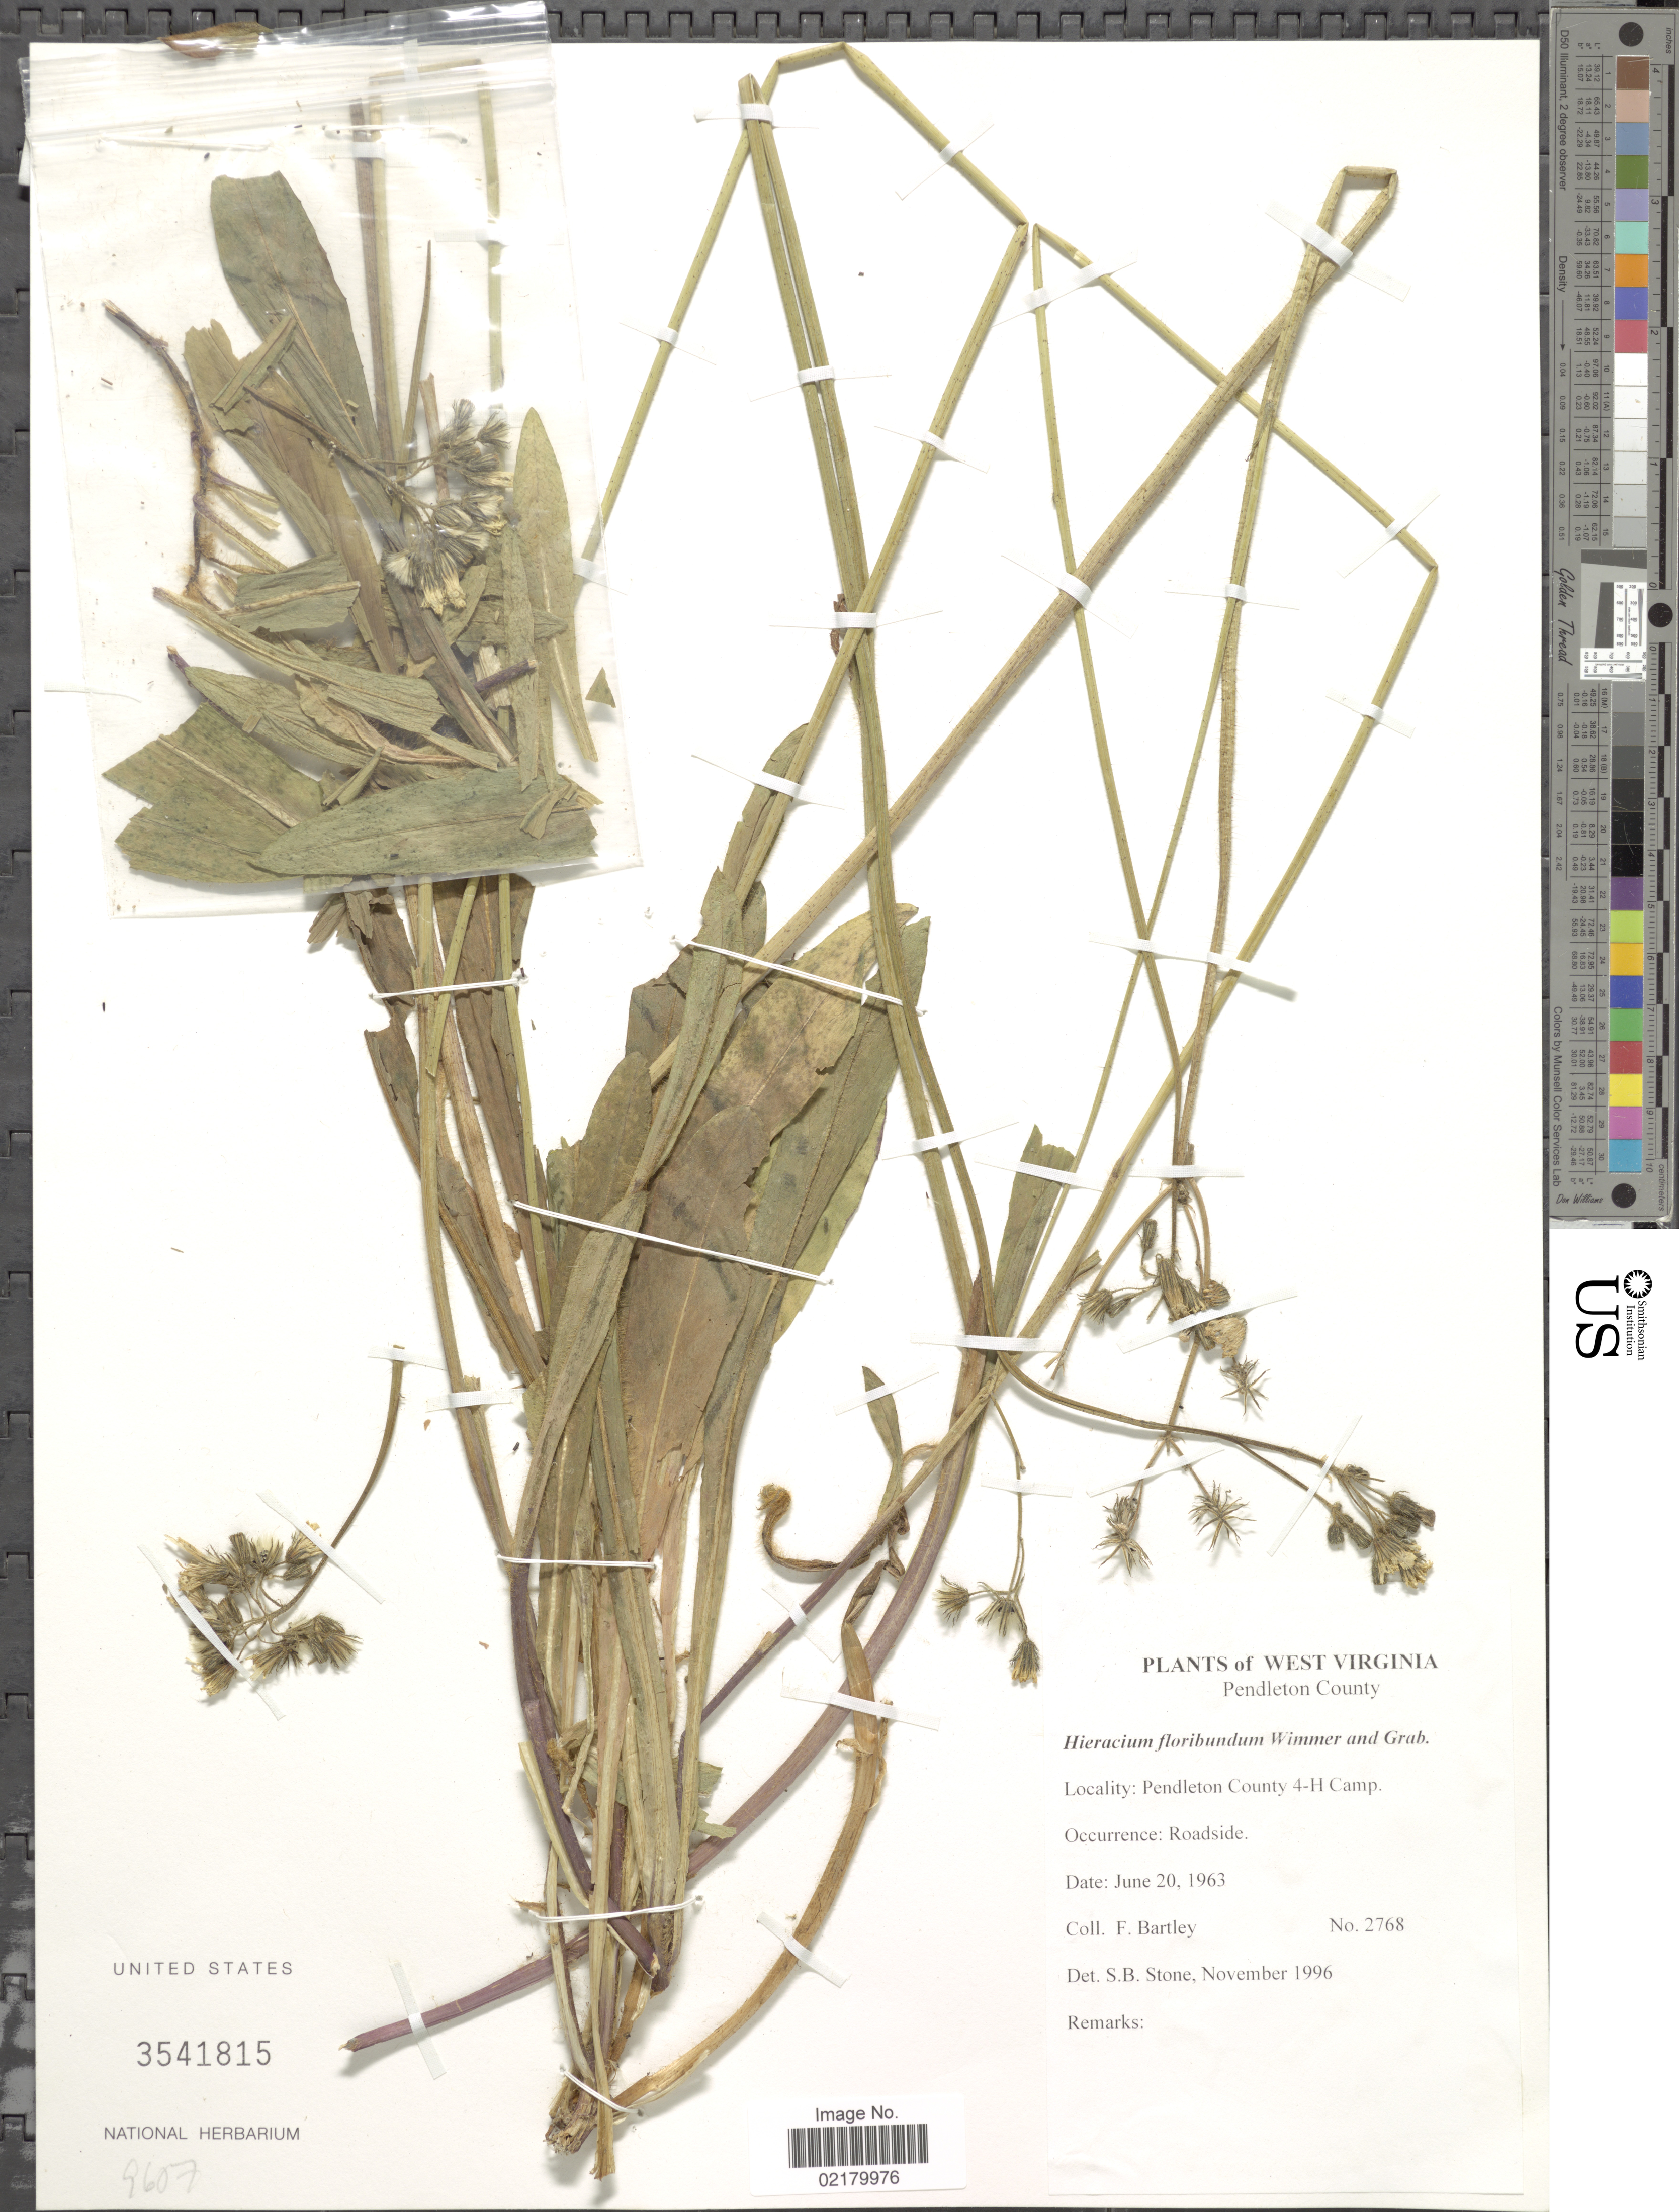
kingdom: Plantae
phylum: Tracheophyta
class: Magnoliopsida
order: Asterales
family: Asteraceae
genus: Pilosella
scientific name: Pilosella floribunda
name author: (Wimm. & Grab.) Fr. a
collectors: F. Bartley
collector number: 2768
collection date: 1963-06-20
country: United States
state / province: West Virginia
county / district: Pendleton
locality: Pendleton County, 4-H Camp, Roadside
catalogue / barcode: US 3541815